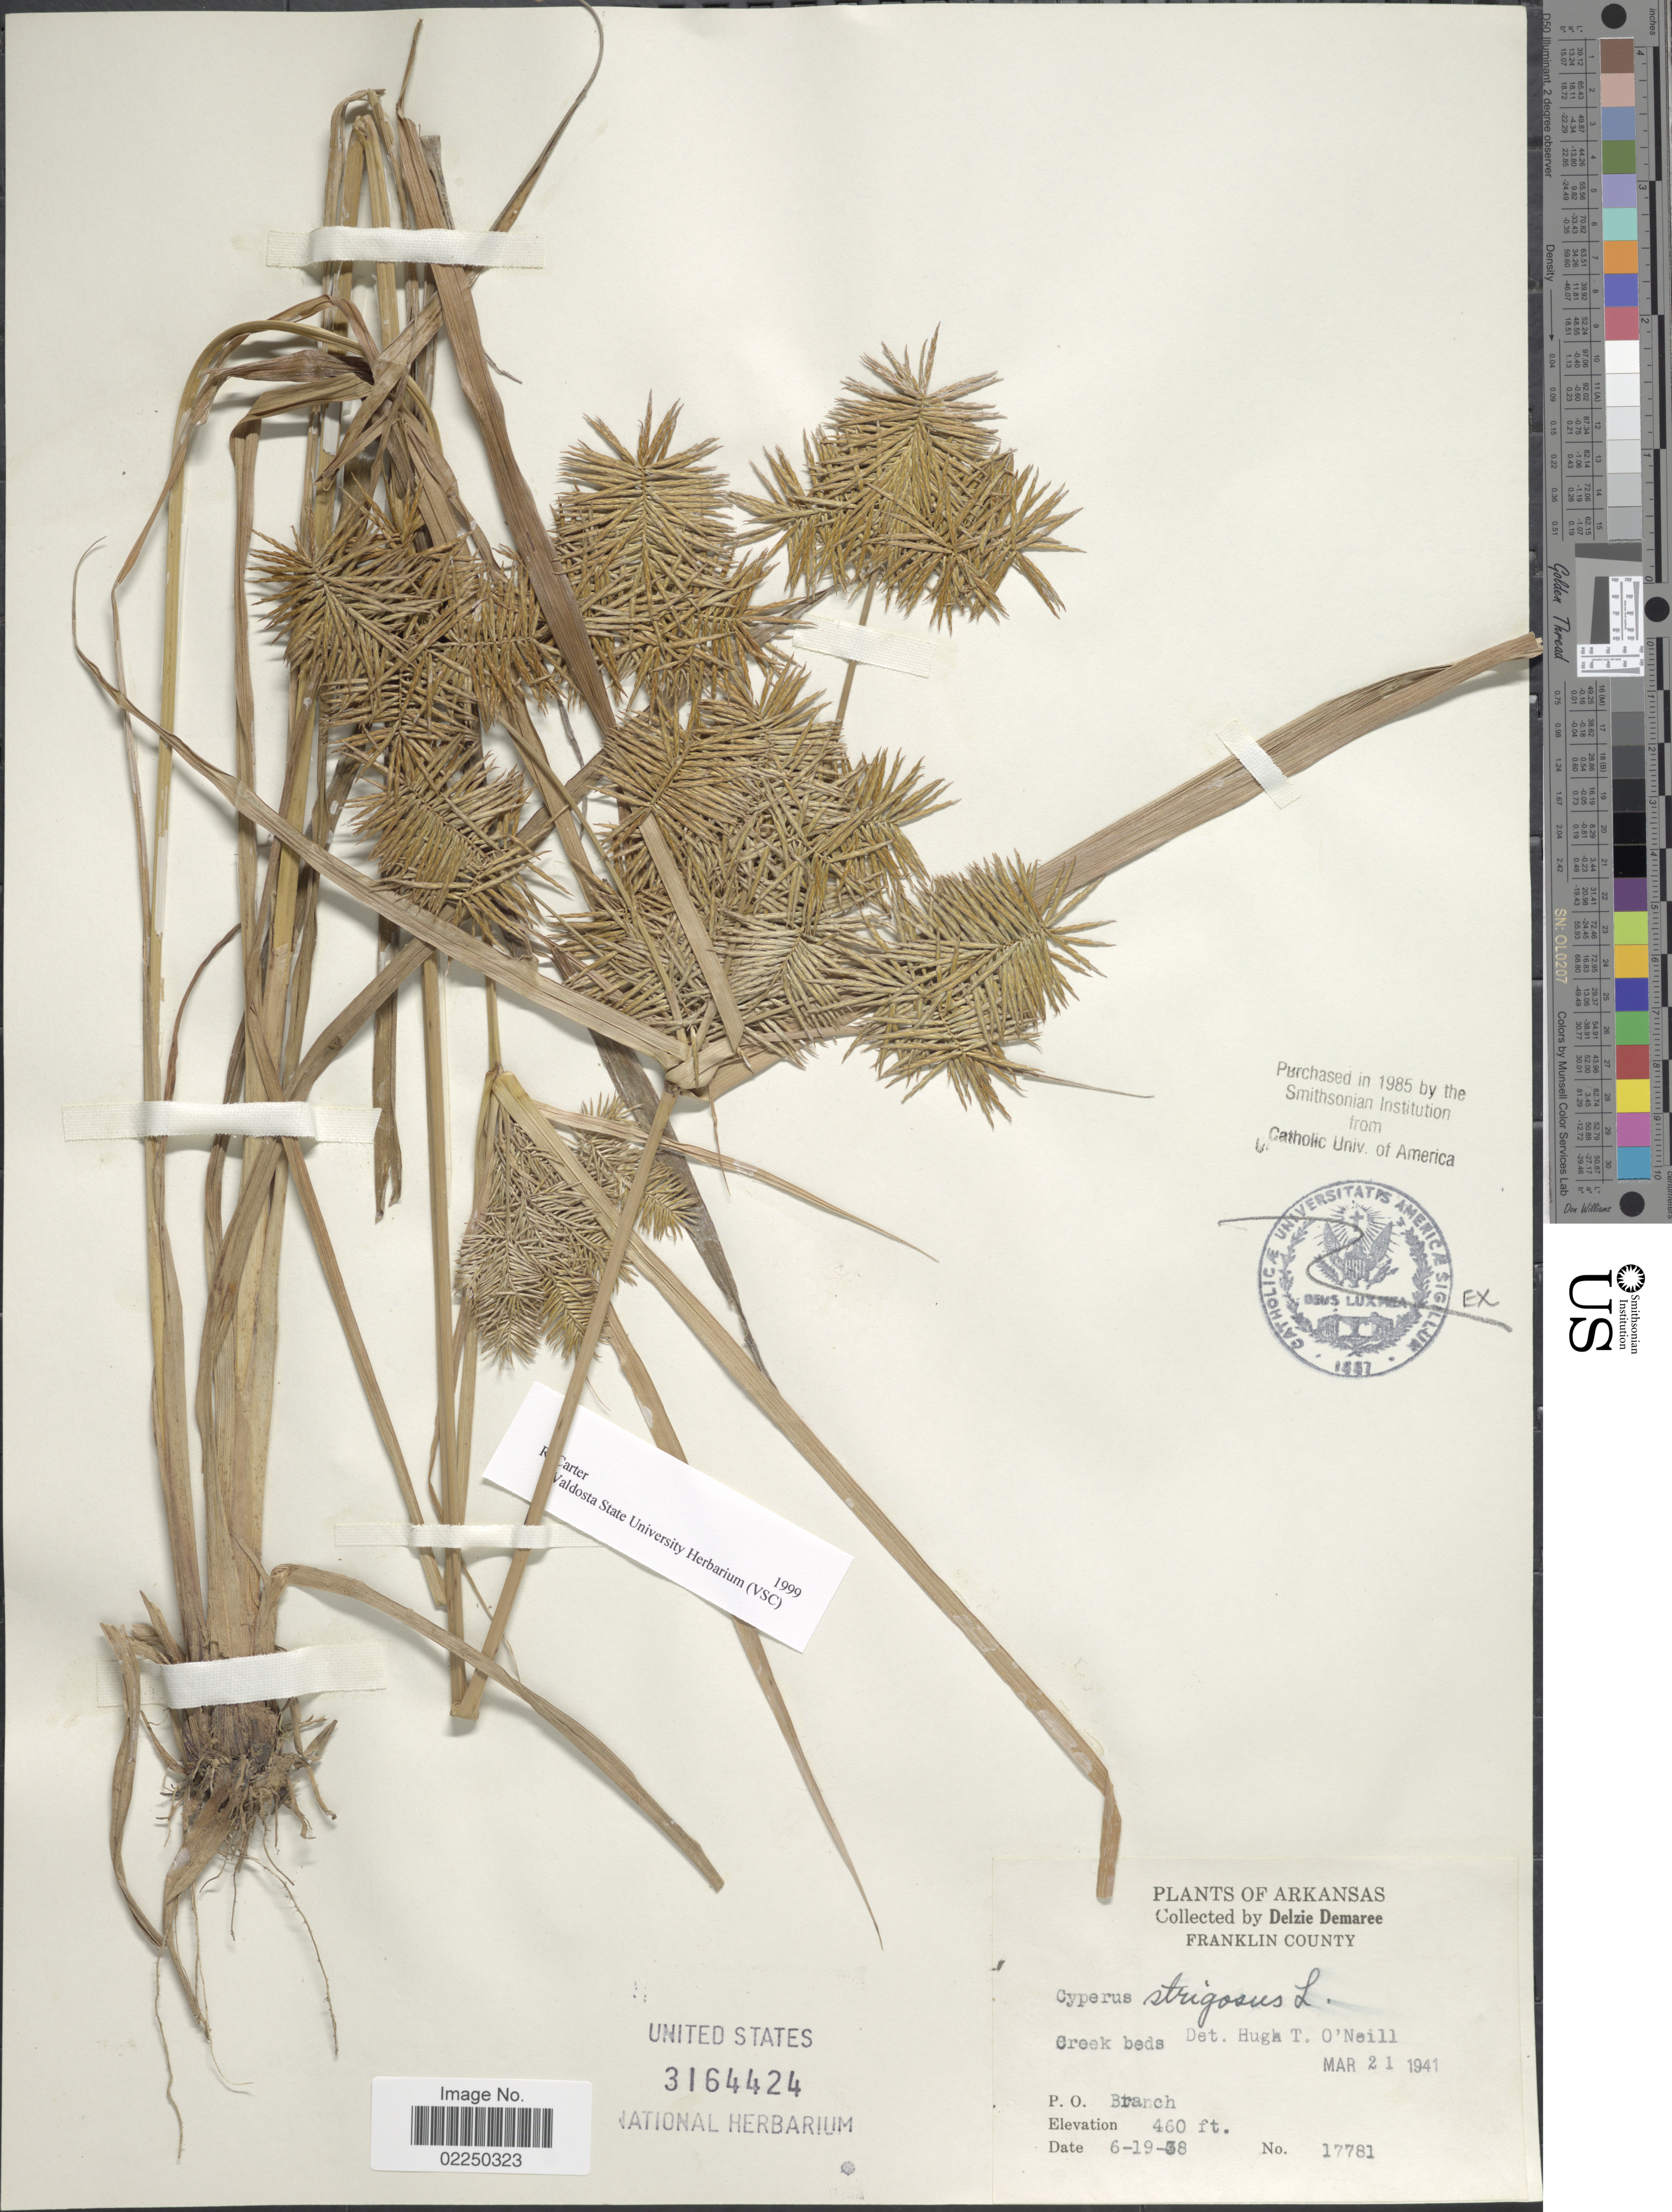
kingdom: Plantae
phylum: Tracheophyta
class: Liliopsida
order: Poales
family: Cyperaceae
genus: Cyperus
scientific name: Cyperus strigosus L.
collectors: D. Demaree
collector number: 17781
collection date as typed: Transcribed d/m/y: 19/6/38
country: United States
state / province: Arkansas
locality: Franklin County, Creek beds, P.O. Branch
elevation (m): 140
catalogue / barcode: US 3164424